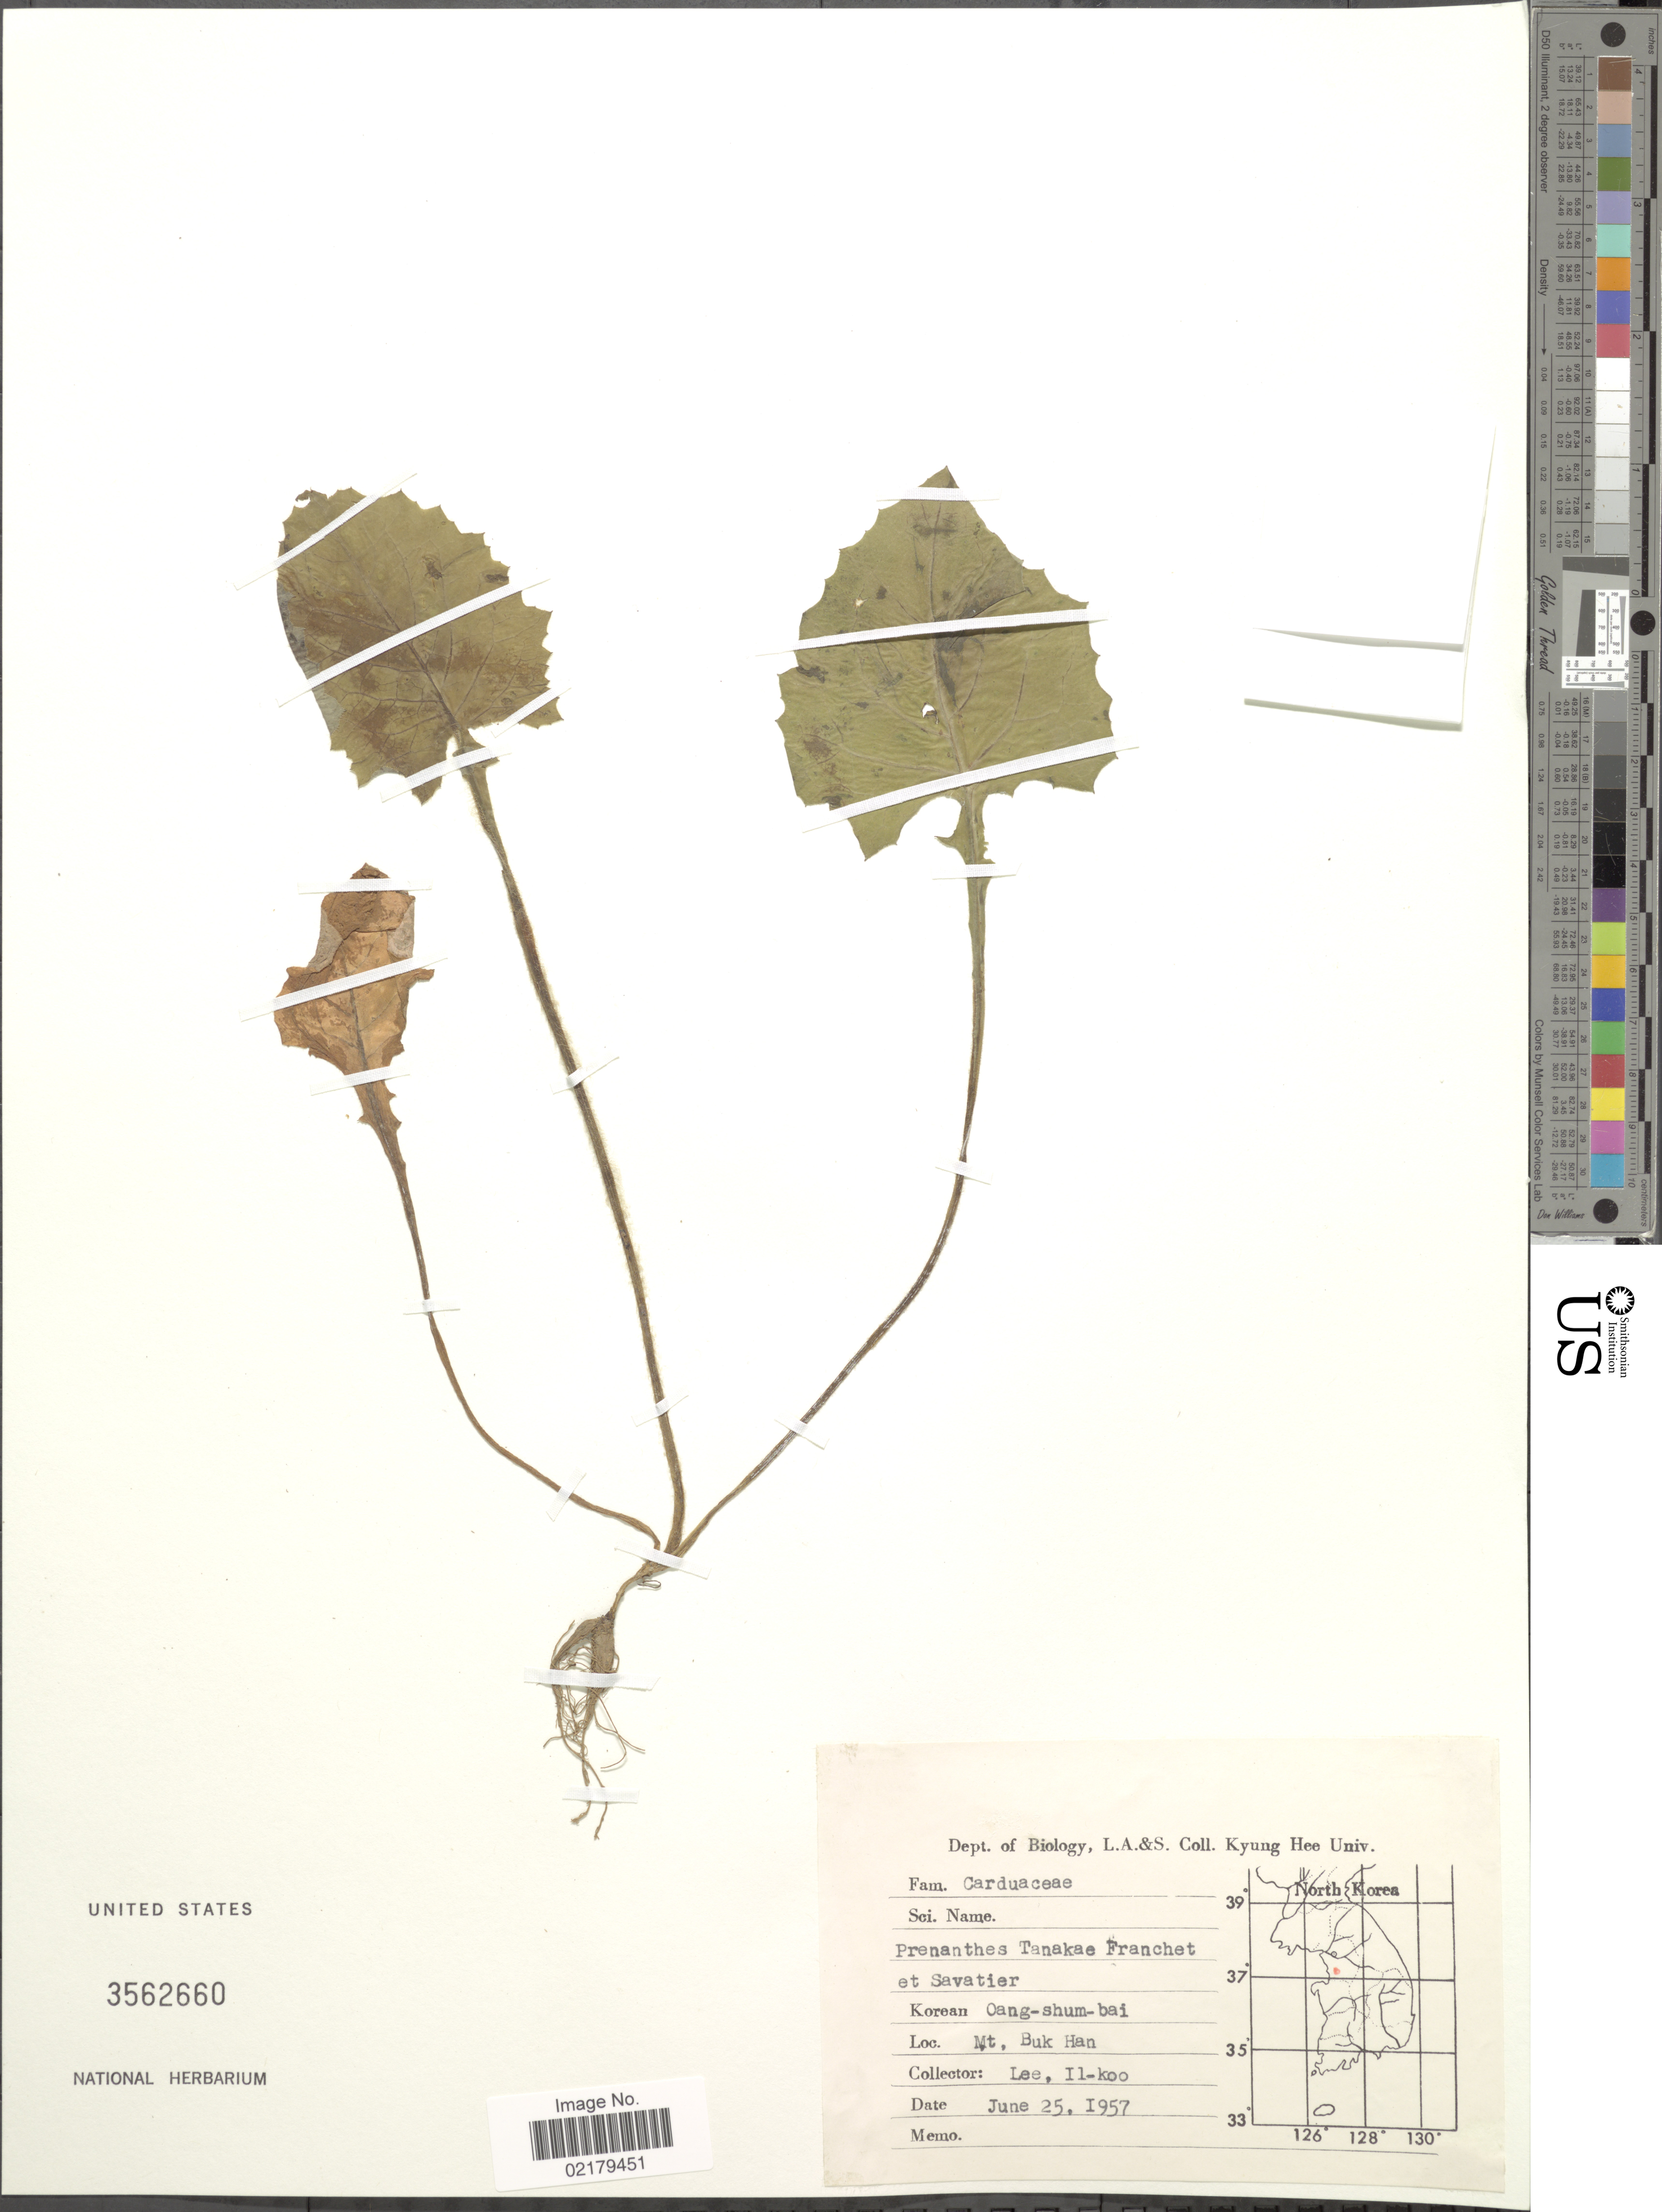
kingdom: Plantae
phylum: Tracheophyta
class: Magnoliopsida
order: Asterales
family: Asteraceae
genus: Prenanthes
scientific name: Prenanthes tanakae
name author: (Koidz.) Koidz.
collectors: Il-Ko Lee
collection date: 1957-06-25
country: South Korea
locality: Mt Buk Han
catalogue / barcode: US 3562660